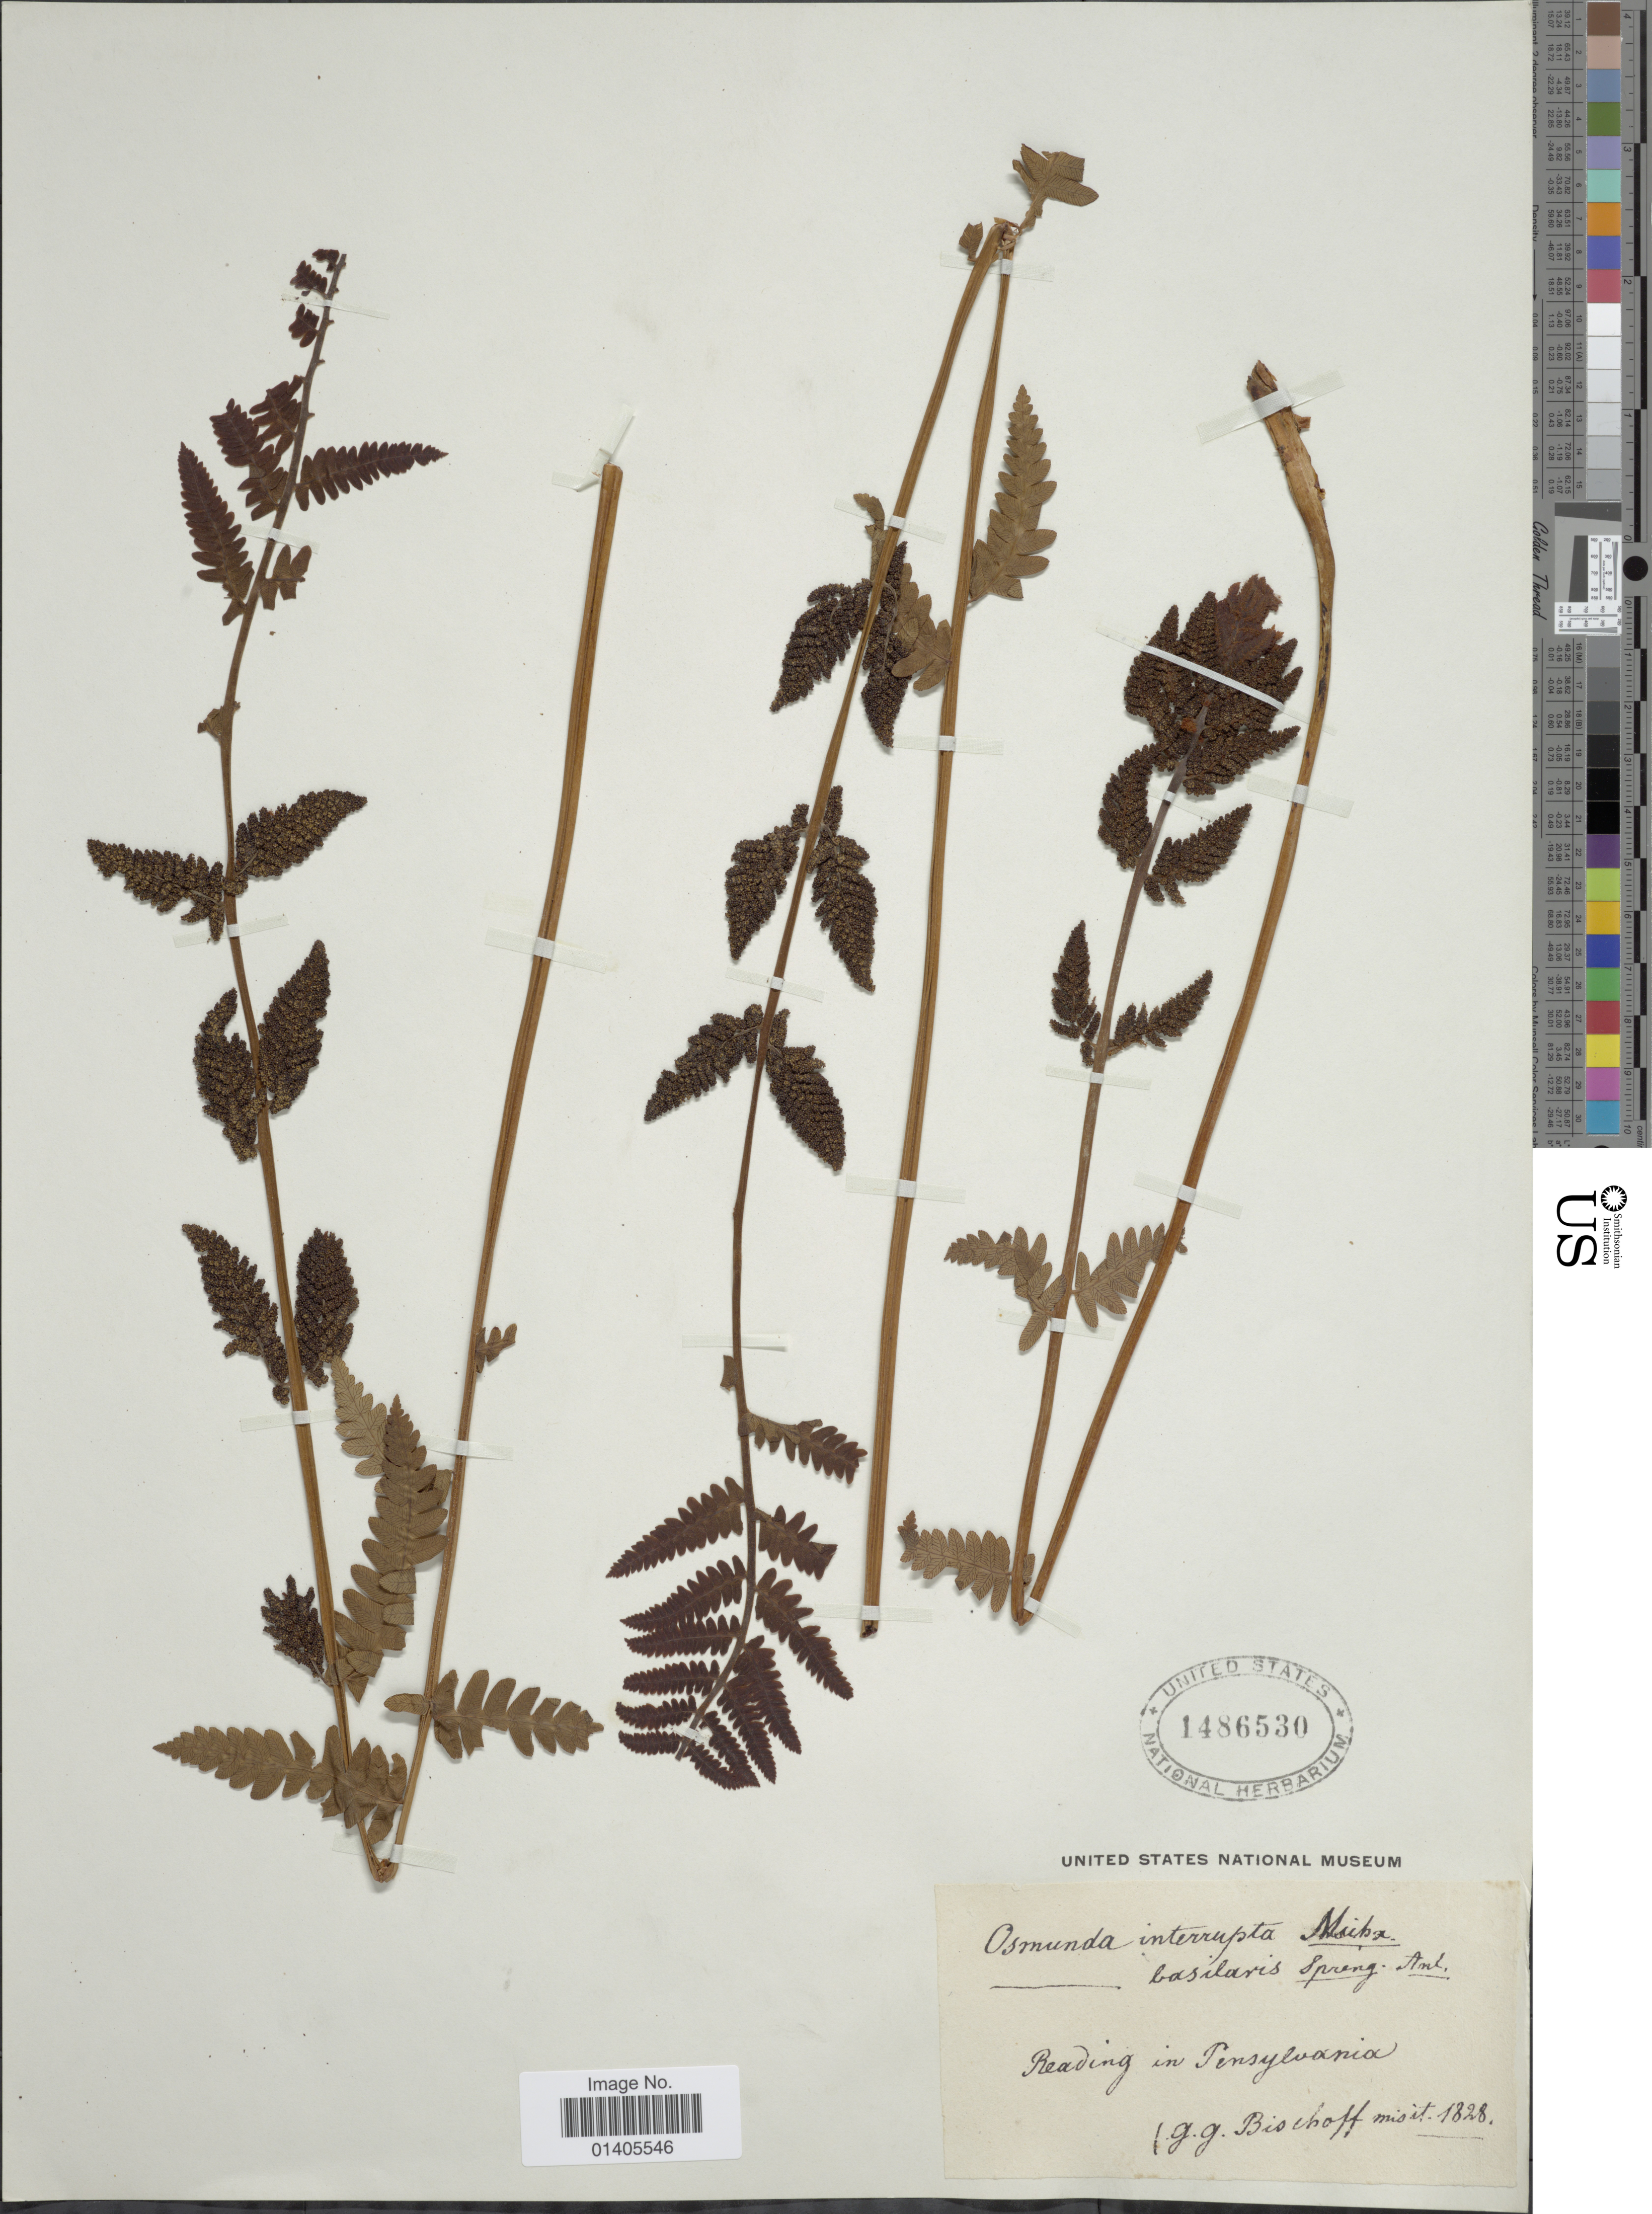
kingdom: Plantae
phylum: Tracheophyta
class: Polypodiopsida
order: Osmundales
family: Osmundaceae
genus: Osmunda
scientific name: Osmunda claytoniana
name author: (L.) Tagawa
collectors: -. Bischoff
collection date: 1828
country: United States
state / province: Pennsylvania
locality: Reading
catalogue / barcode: US 1486530